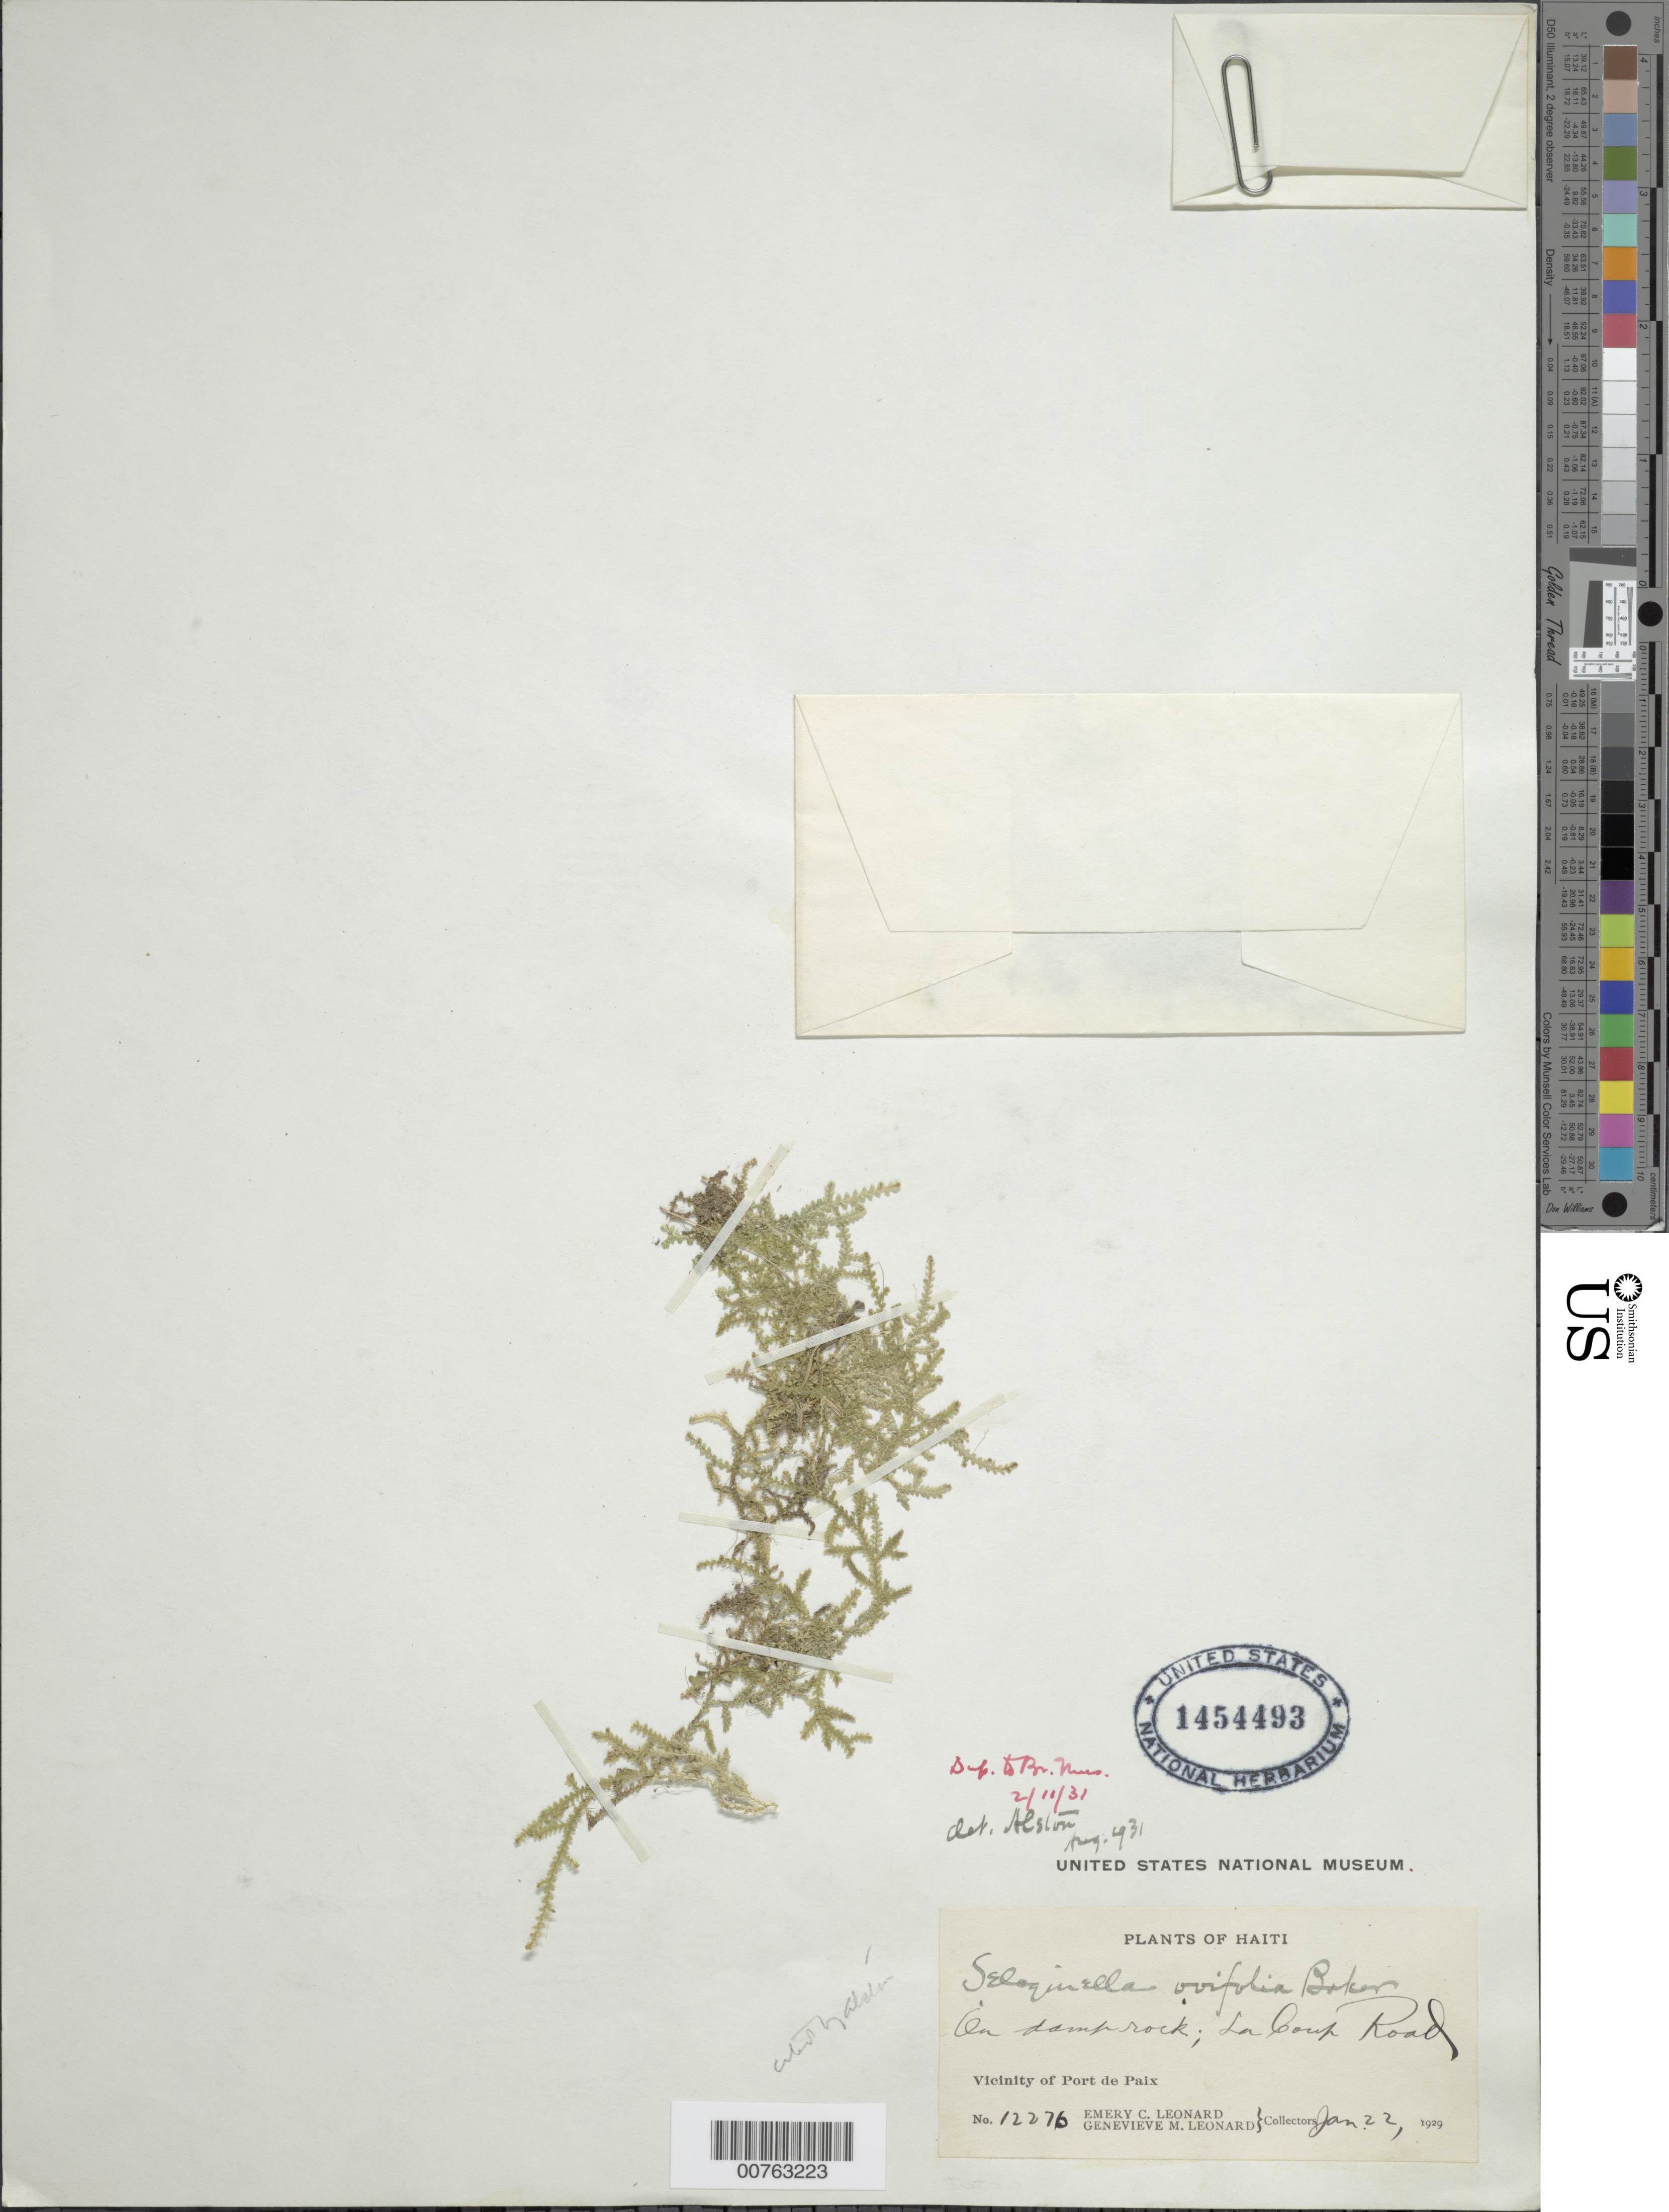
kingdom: Plantae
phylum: Tracheophyta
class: Lycopodiopsida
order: Selaginellales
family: Selaginellaceae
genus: Selaginella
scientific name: Selaginella ovifolia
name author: Baker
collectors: E. C. Leonard & G. M. Leonard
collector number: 12276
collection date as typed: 22 Jan 1929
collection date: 1929-01-22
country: Haiti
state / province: Nord-Óuest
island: Hispaniola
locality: Vicinity of Port de PaiDepartement du NordOuest. La Coup rOad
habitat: On damp rock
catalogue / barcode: US 1454493